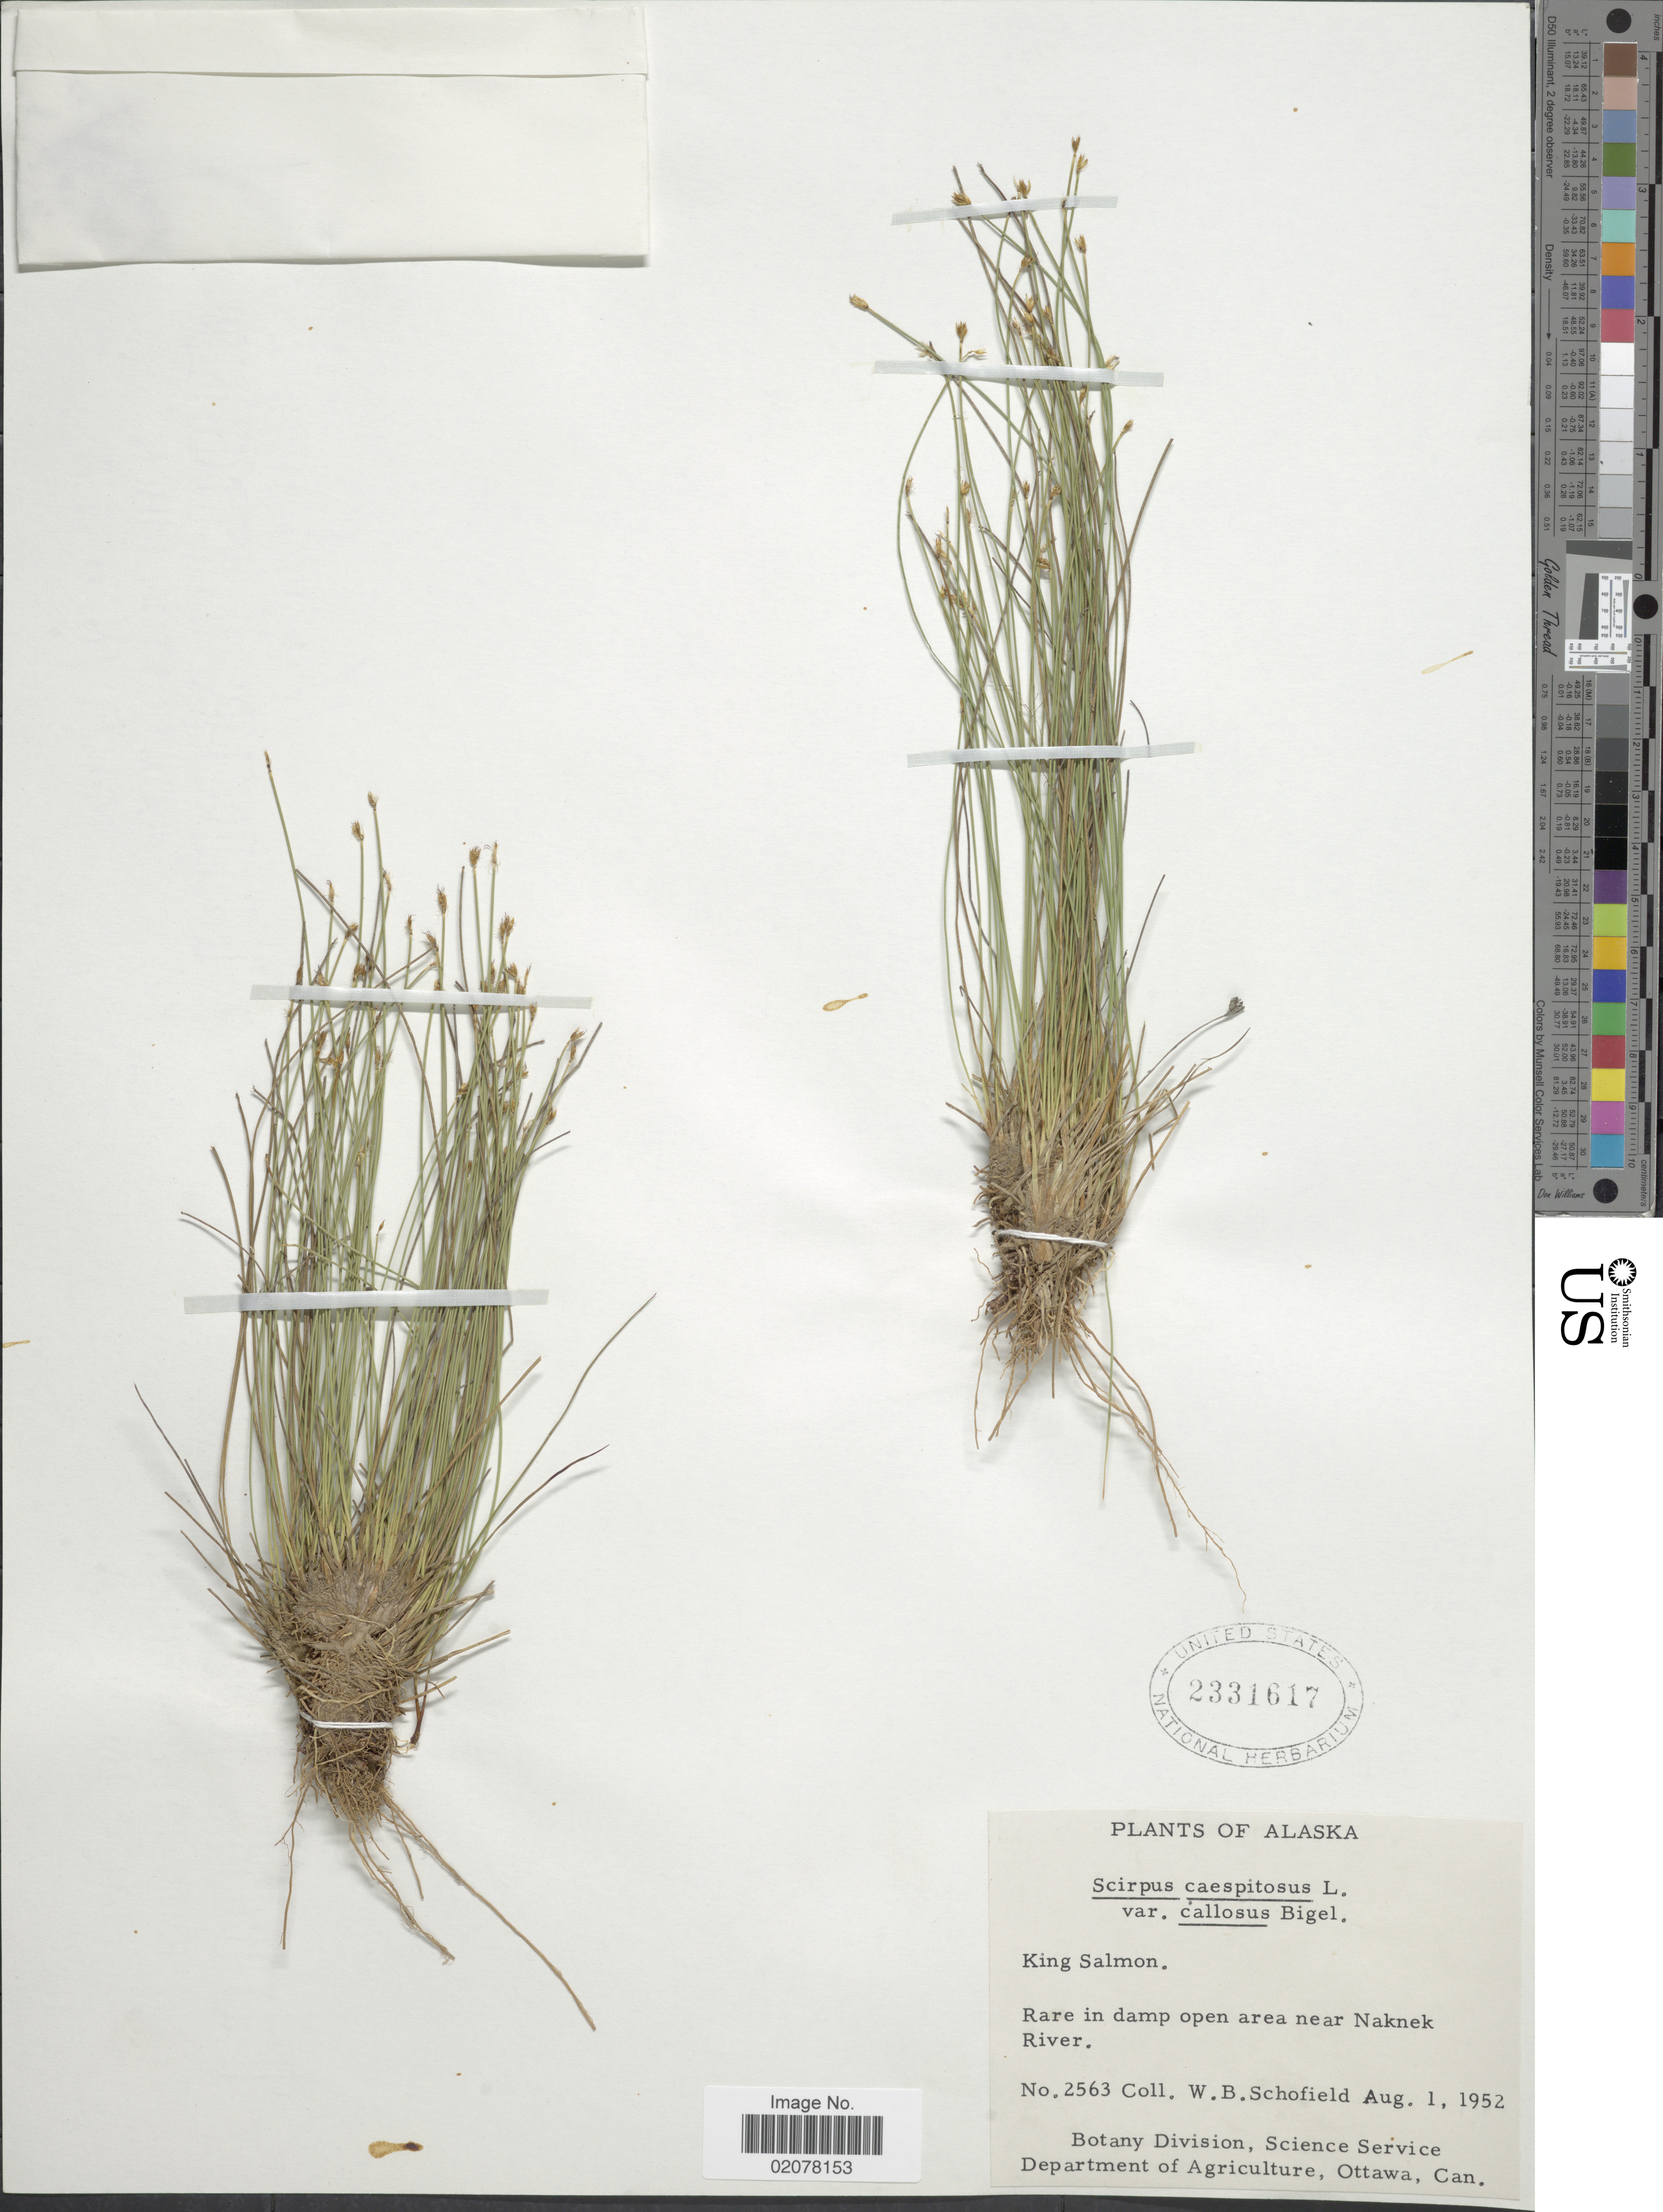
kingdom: Plantae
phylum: Tracheophyta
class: Liliopsida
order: Poales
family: Cyperaceae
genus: Trichophorum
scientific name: Trichophorum cespitosum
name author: (L.) Hartm.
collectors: W. Schofield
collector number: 2563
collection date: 1952-08-01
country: United States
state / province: Alaska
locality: King Salmon, rare in damp open area near Naknek River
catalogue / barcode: US 2331617